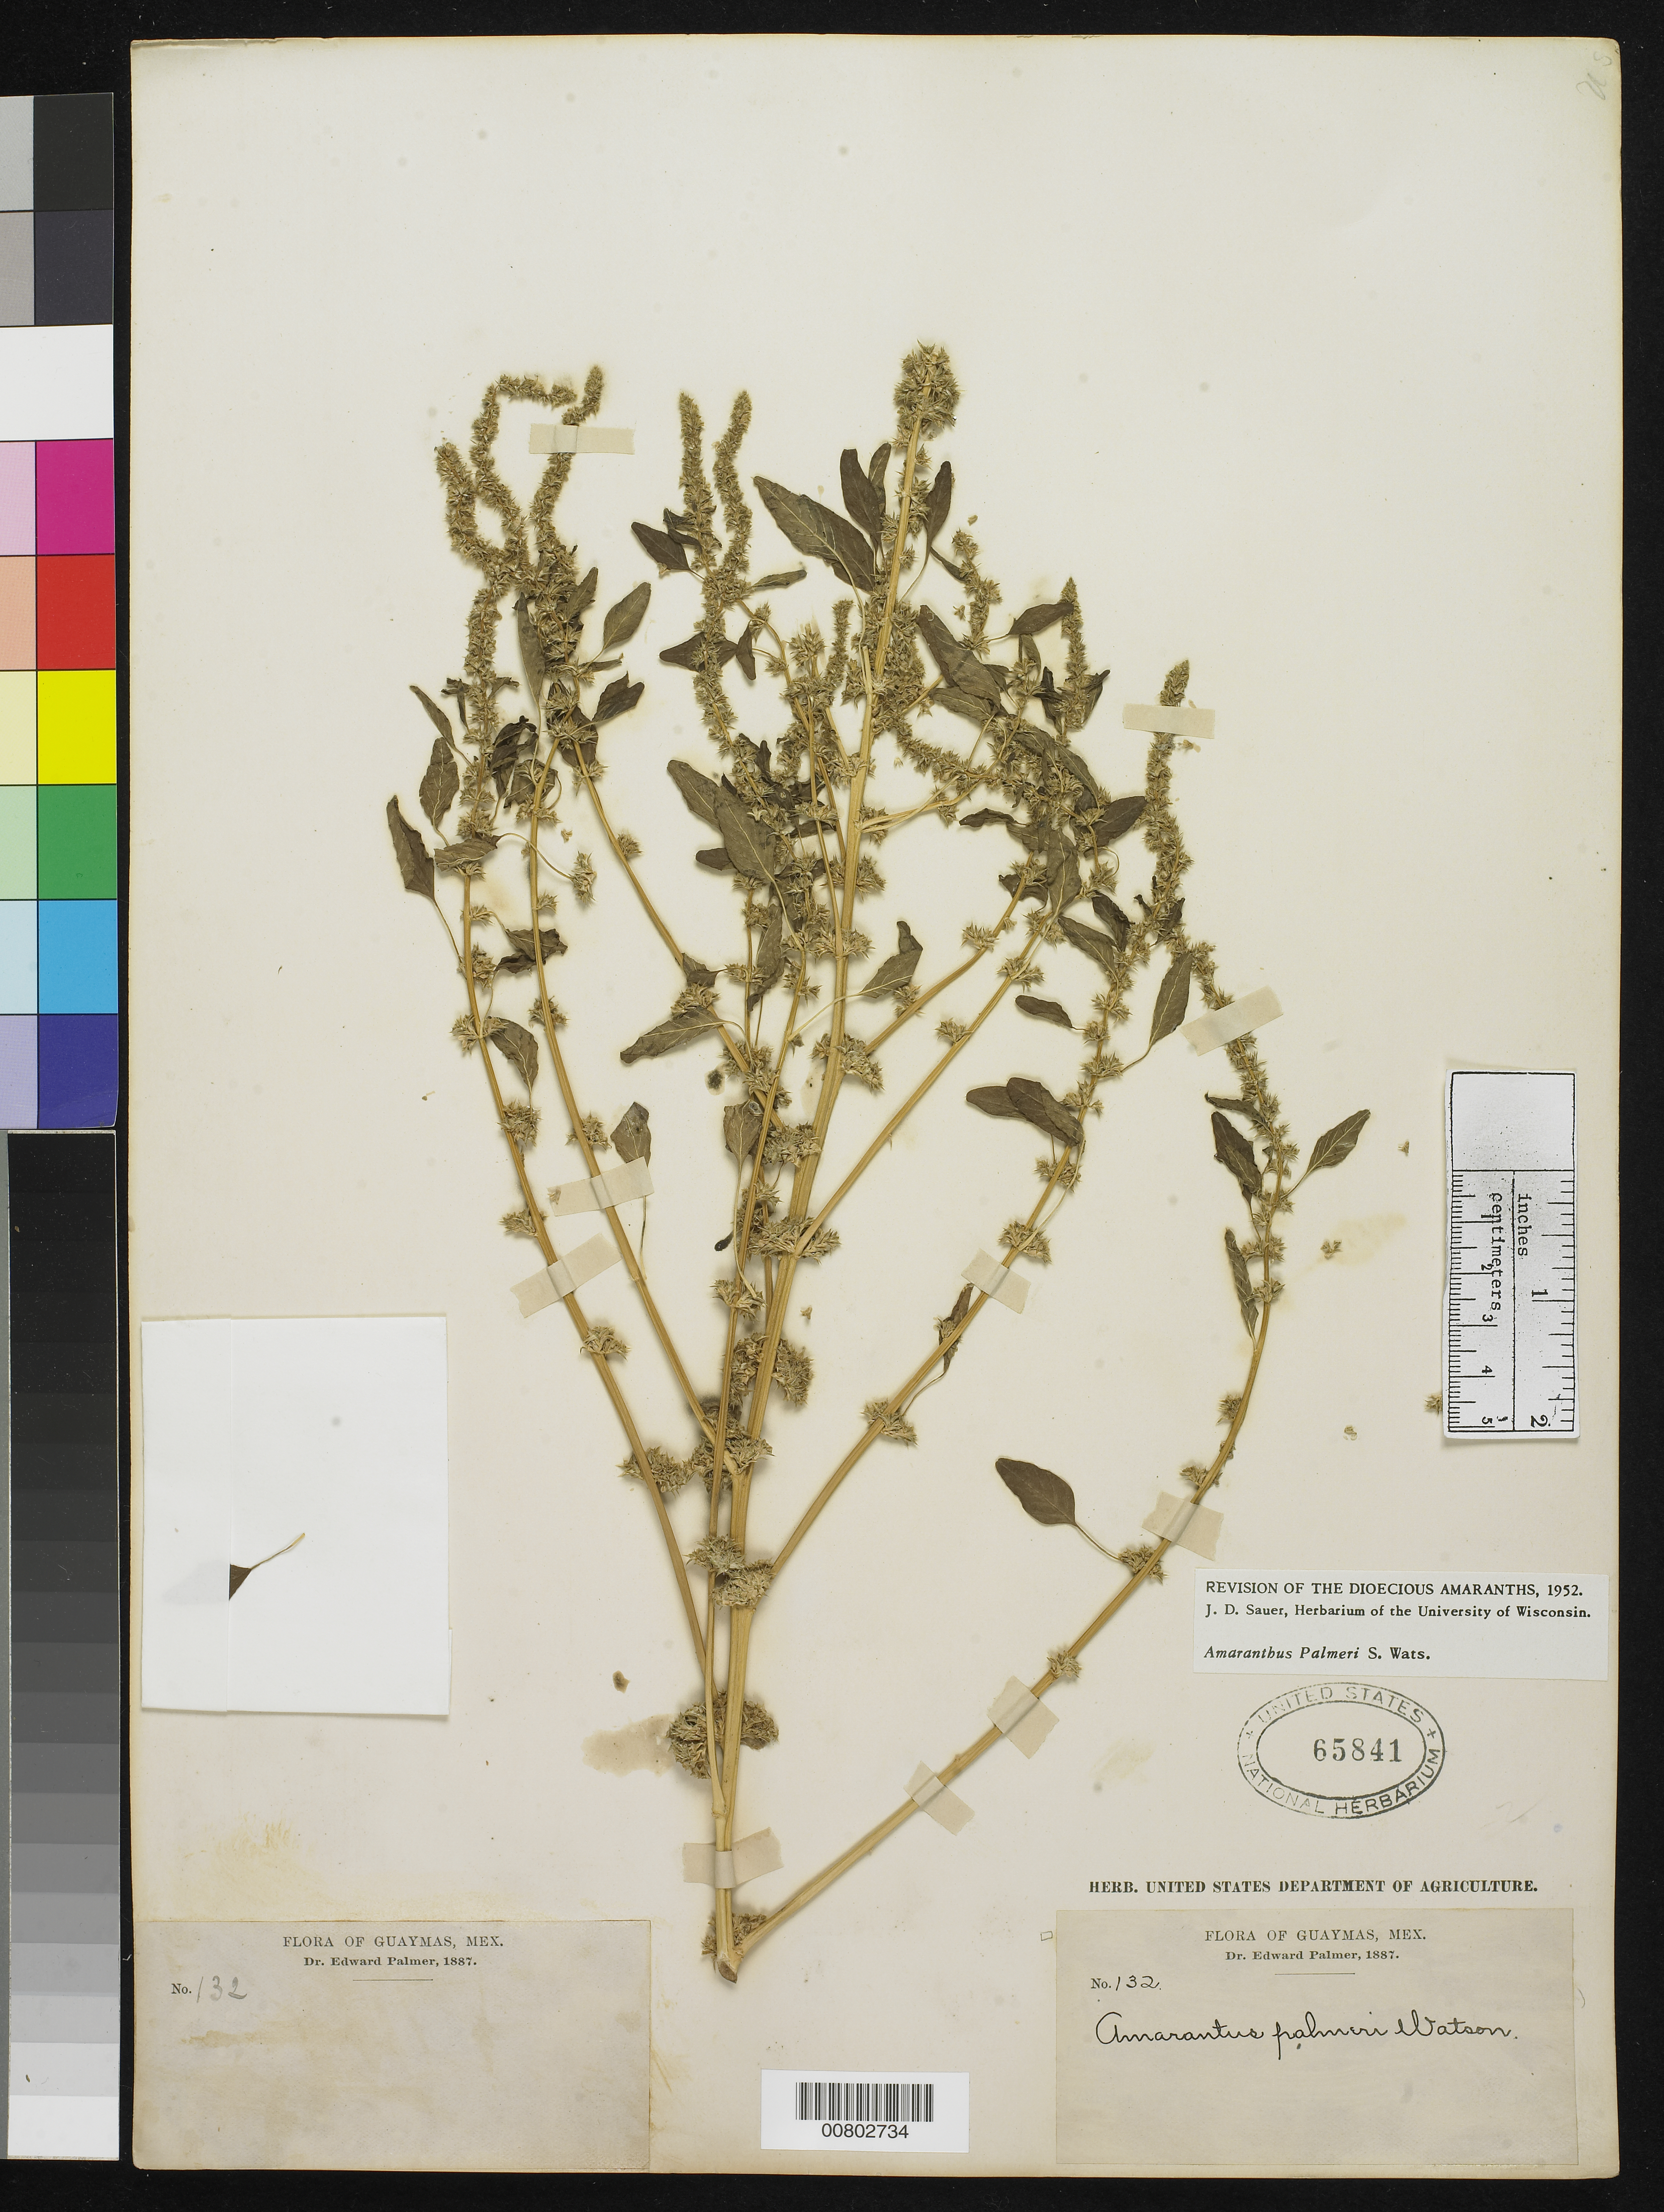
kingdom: Plantae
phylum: Tracheophyta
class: Magnoliopsida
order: Caryophyllales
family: Amaranthaceae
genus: Amaranthus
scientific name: Amaranthus palmeri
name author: S. Watson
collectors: E. Palmer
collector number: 132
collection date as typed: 1887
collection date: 1887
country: Mexico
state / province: Sonora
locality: Guaymas, Sonora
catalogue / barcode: US 65841